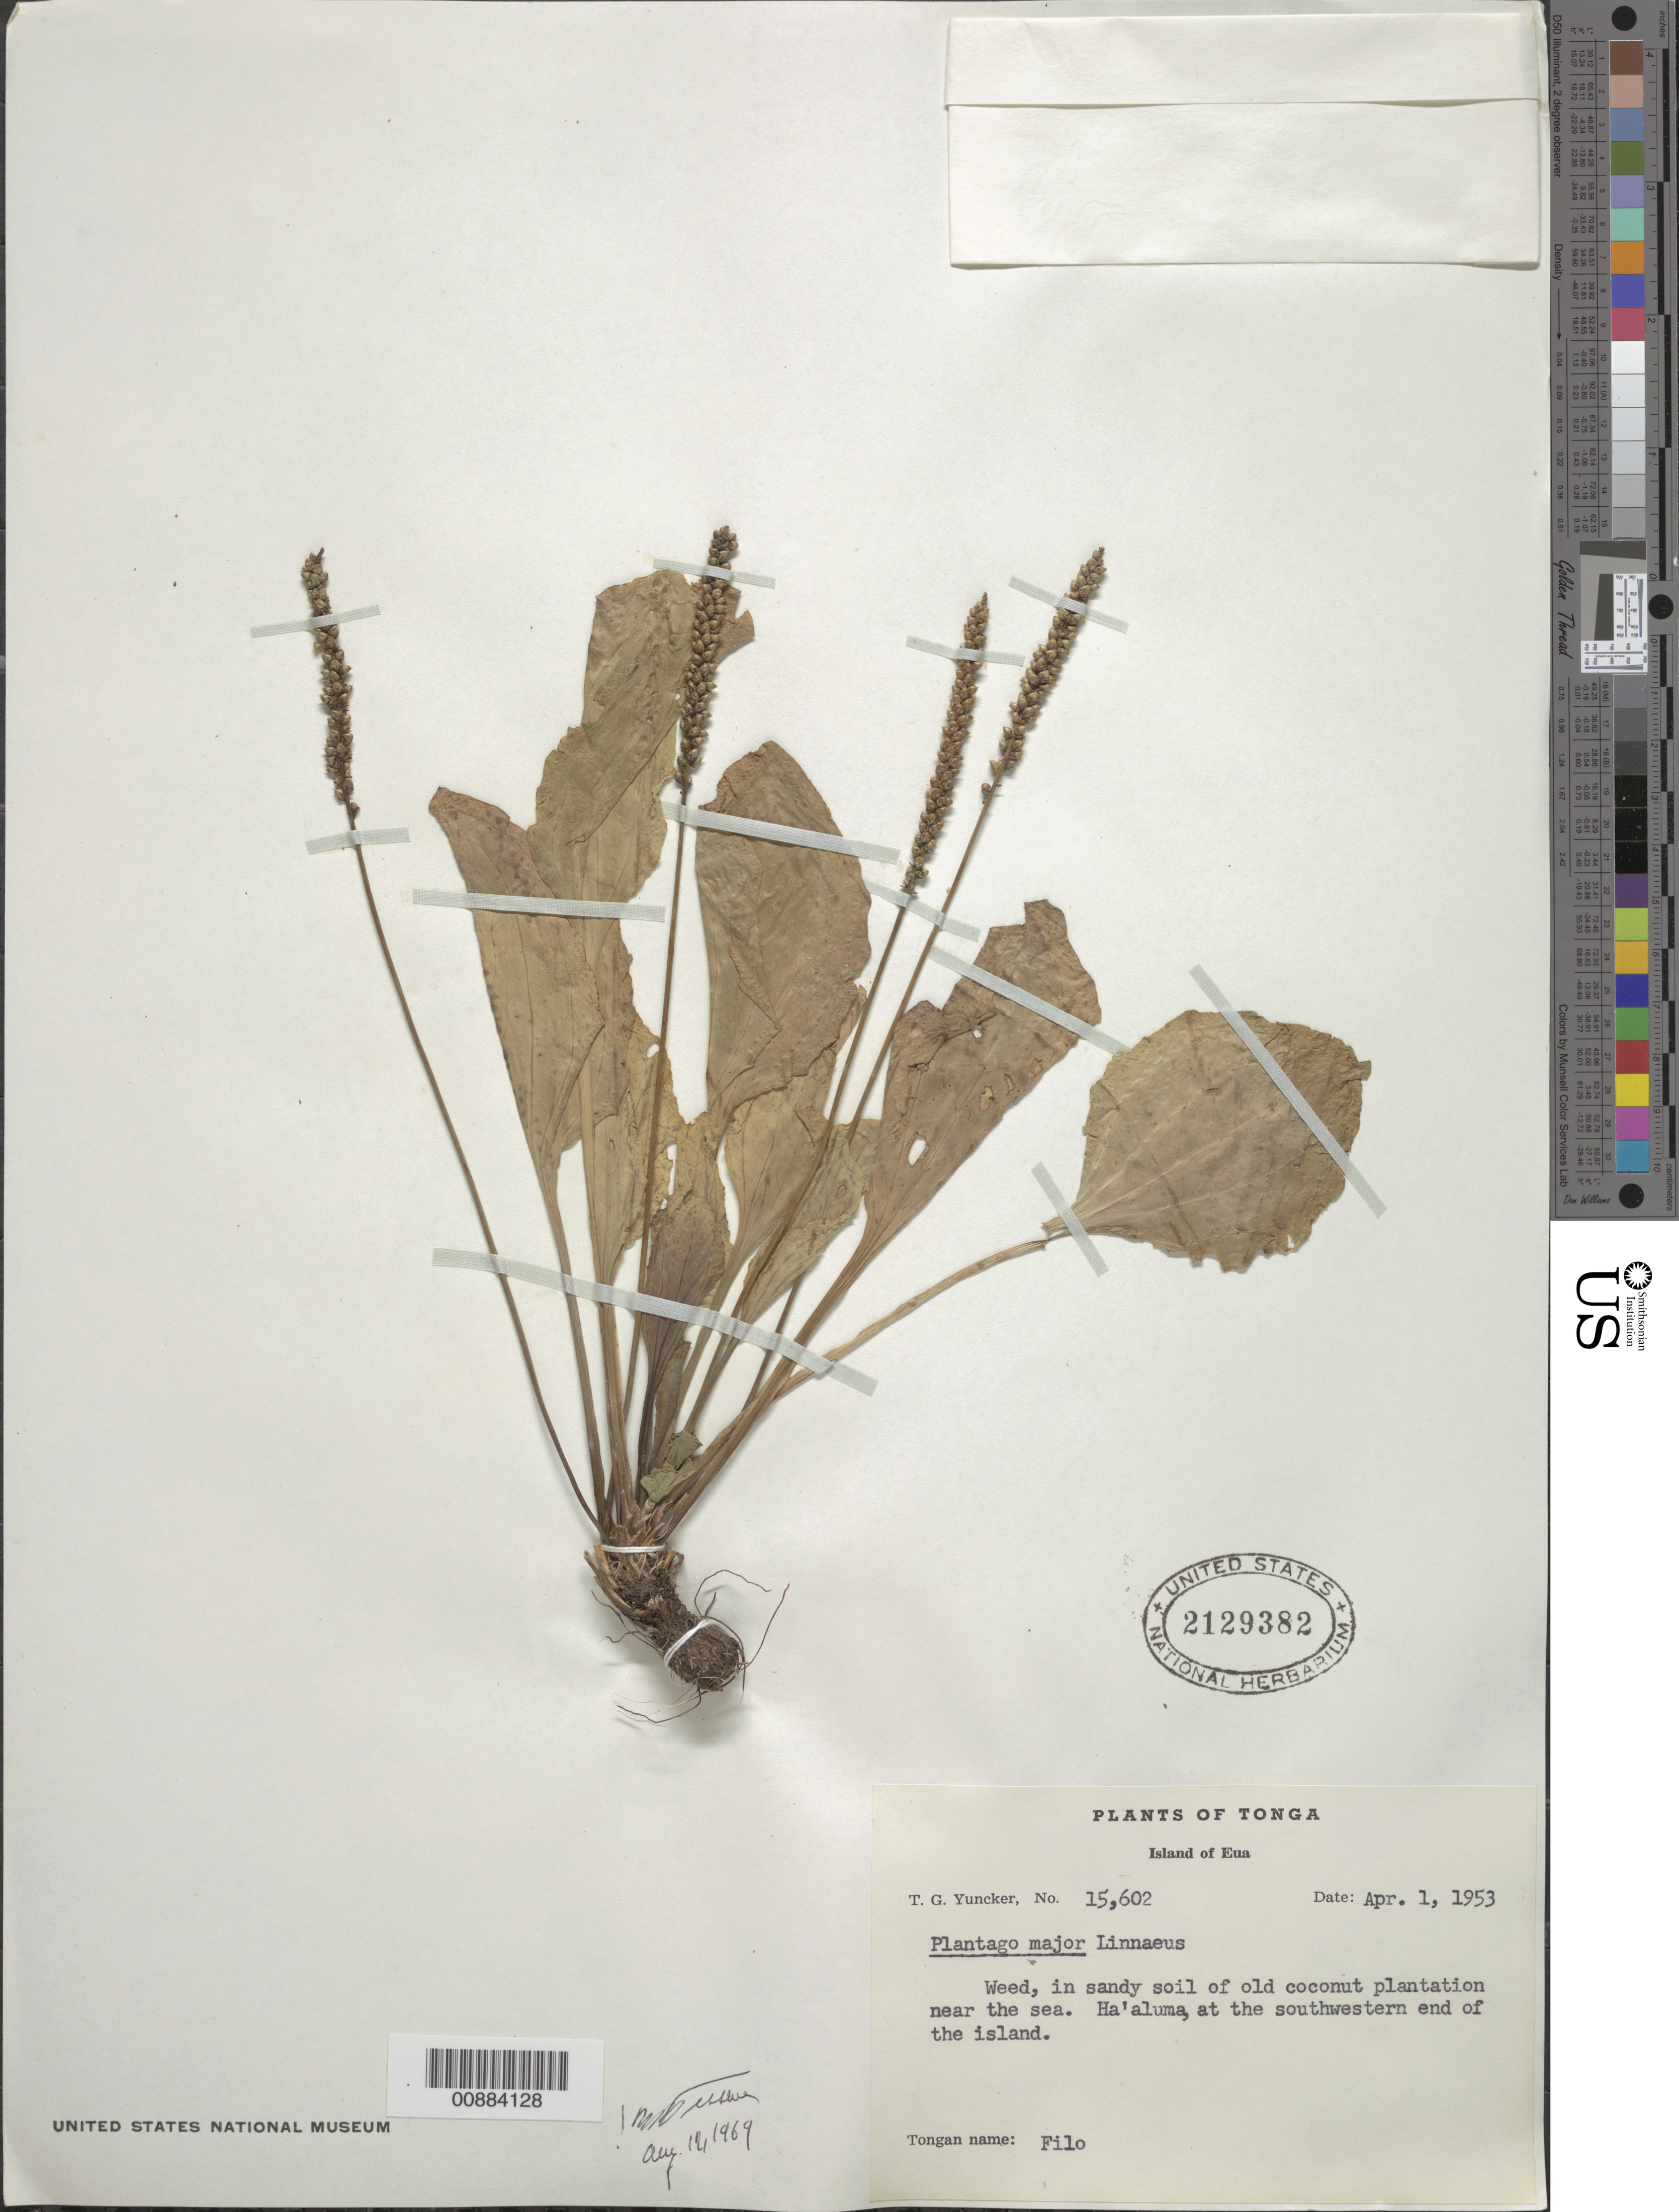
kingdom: Plantae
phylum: Tracheophyta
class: Magnoliopsida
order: Lamiales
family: Plantaginaceae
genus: Plantago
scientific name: Plantago major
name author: L.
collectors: T. G. Yuncker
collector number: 15602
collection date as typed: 01 Apr 1953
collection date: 1953-04-01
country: Tonga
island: Eua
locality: Ha'aluma, at SW end of I., in old coconut plantation near the sea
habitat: sandy soil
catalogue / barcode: US 2129382